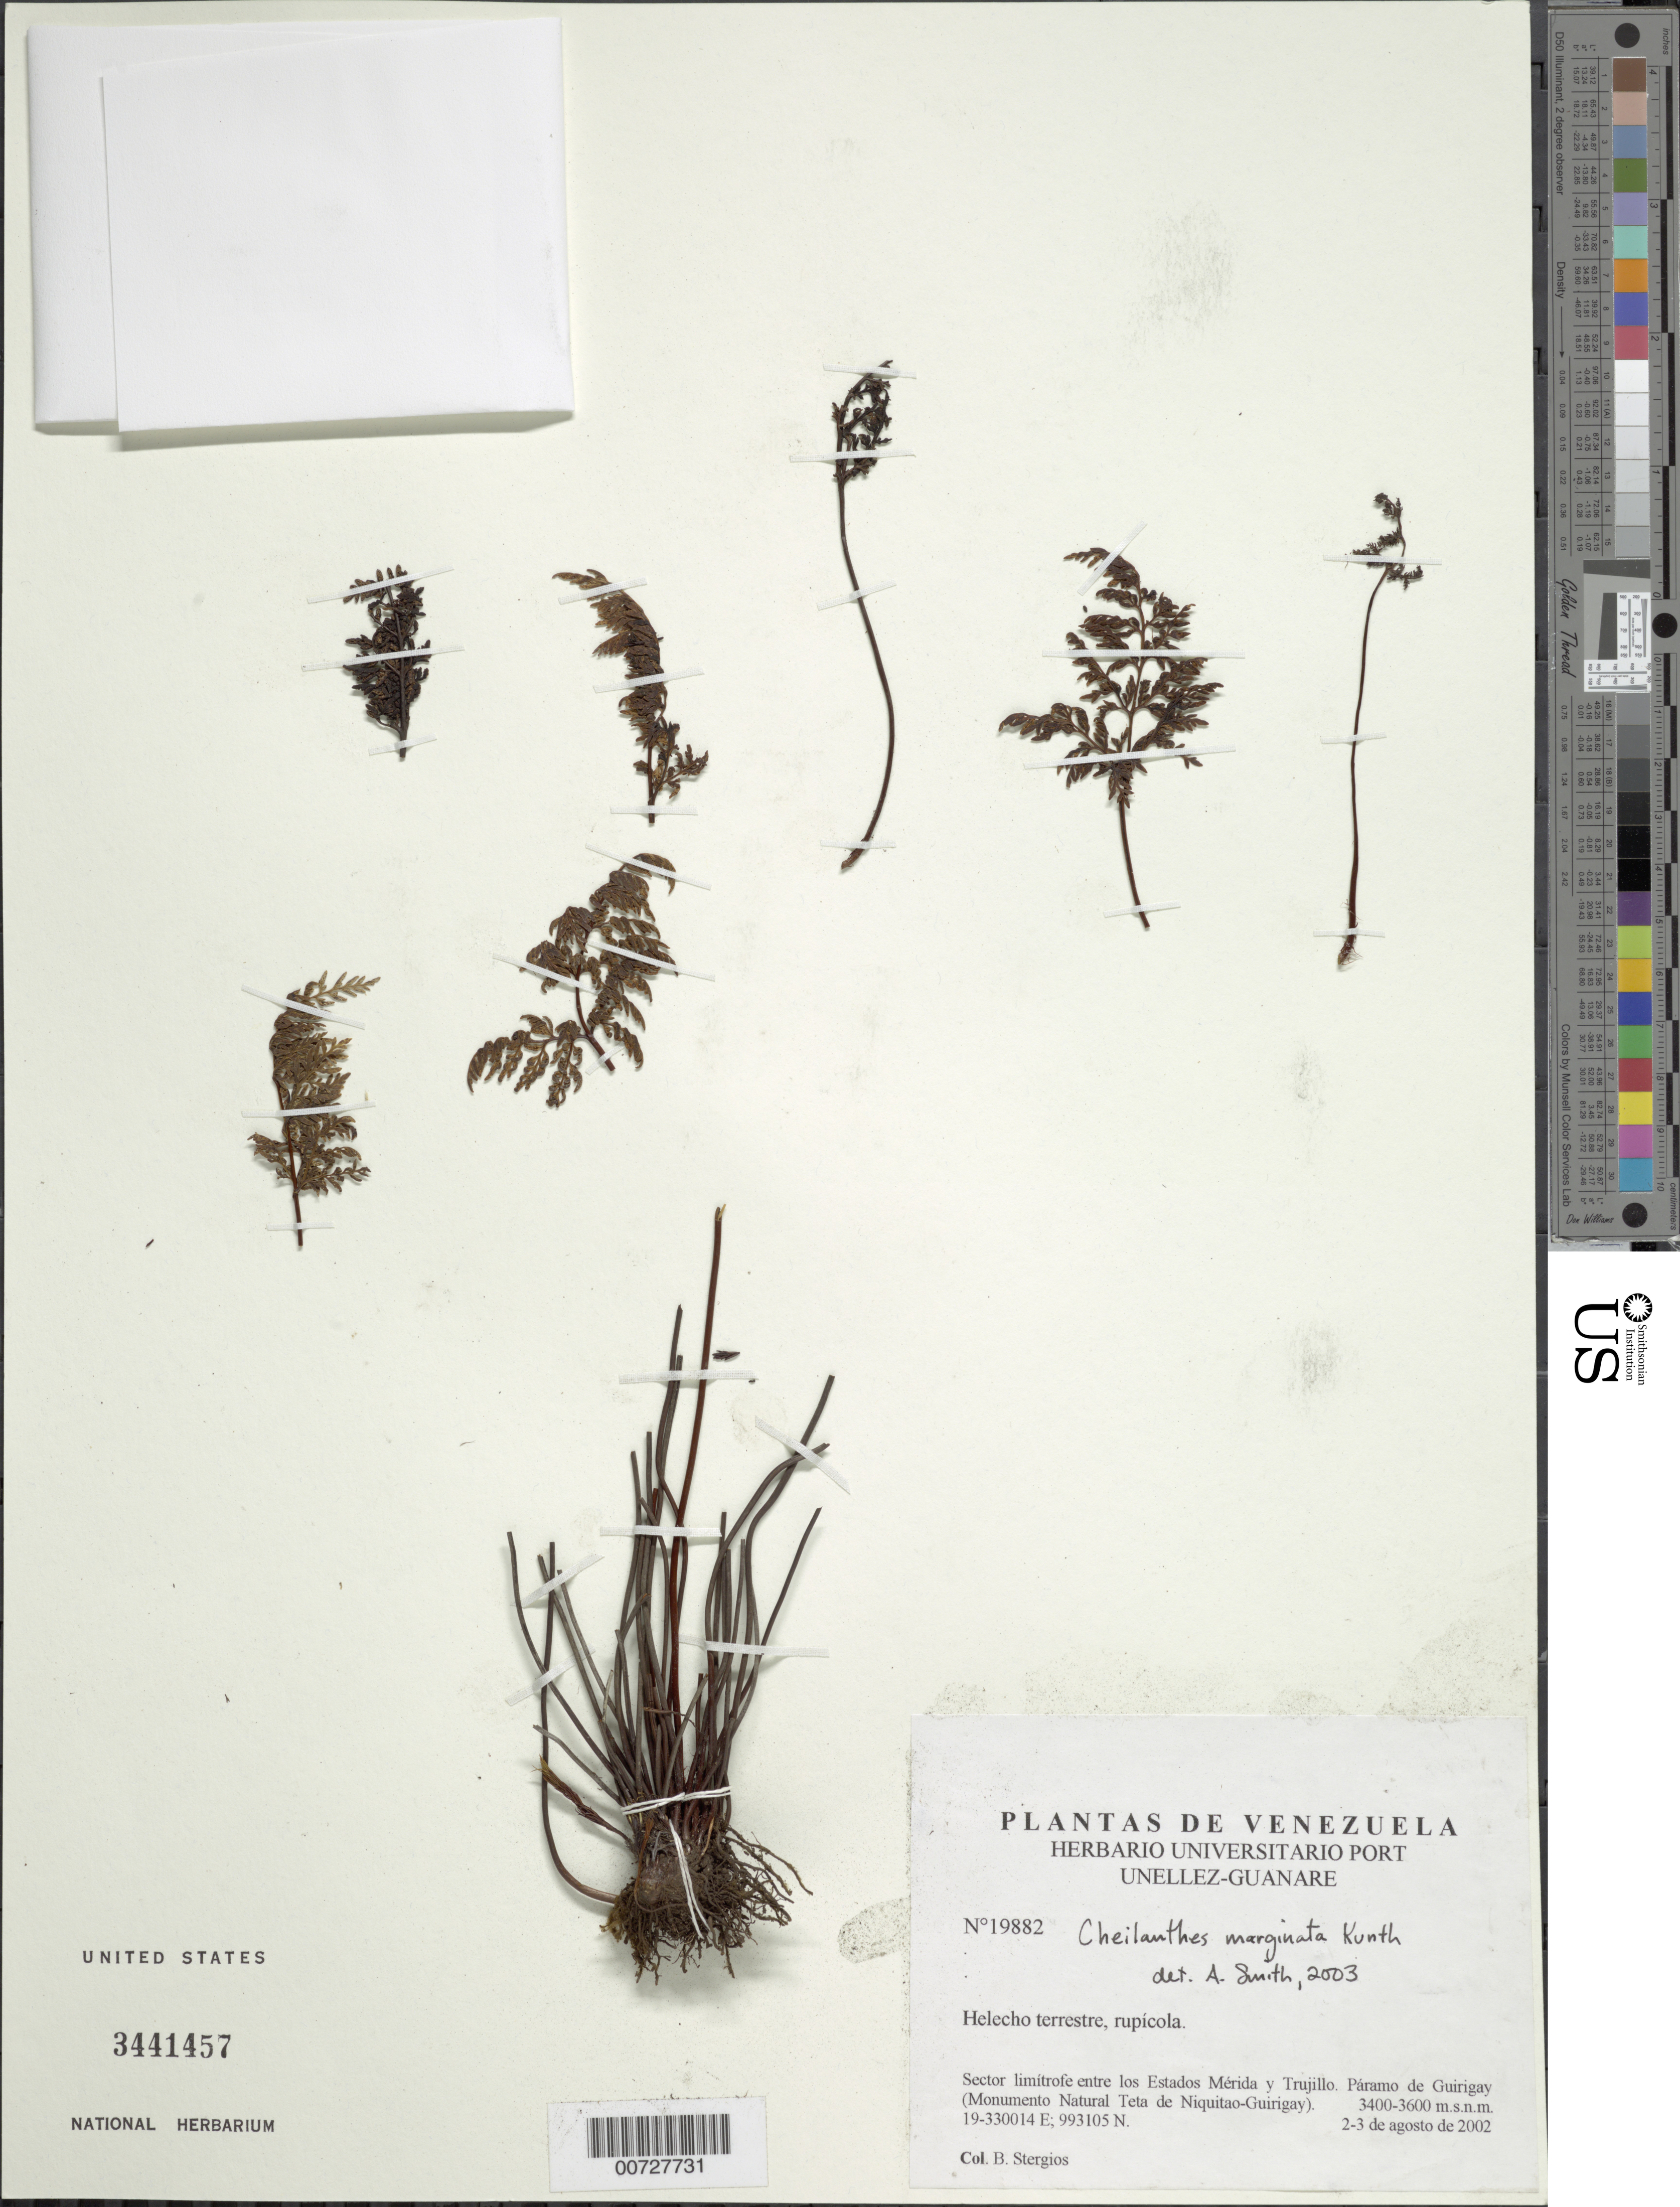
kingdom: Plantae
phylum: Tracheophyta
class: Polypodiopsida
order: Polypodiales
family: Pteridaceae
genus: Gaga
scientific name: Gaga marginata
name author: (Kunth) Fay W. Li & Windham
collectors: B. G. Stergios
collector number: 19882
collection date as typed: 02 Aug 2002 to 03 Aug 2002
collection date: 2002-08-02/2002-08-03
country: Venezuela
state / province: Trujillo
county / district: Boconó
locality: Páramo de Guirigay (Monumento Natural Teta de Niquitao-Guirigay). Sector limítrofe entre los Estados Mérida y Trujillo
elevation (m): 3400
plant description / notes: PORT, US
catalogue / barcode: US 3441457